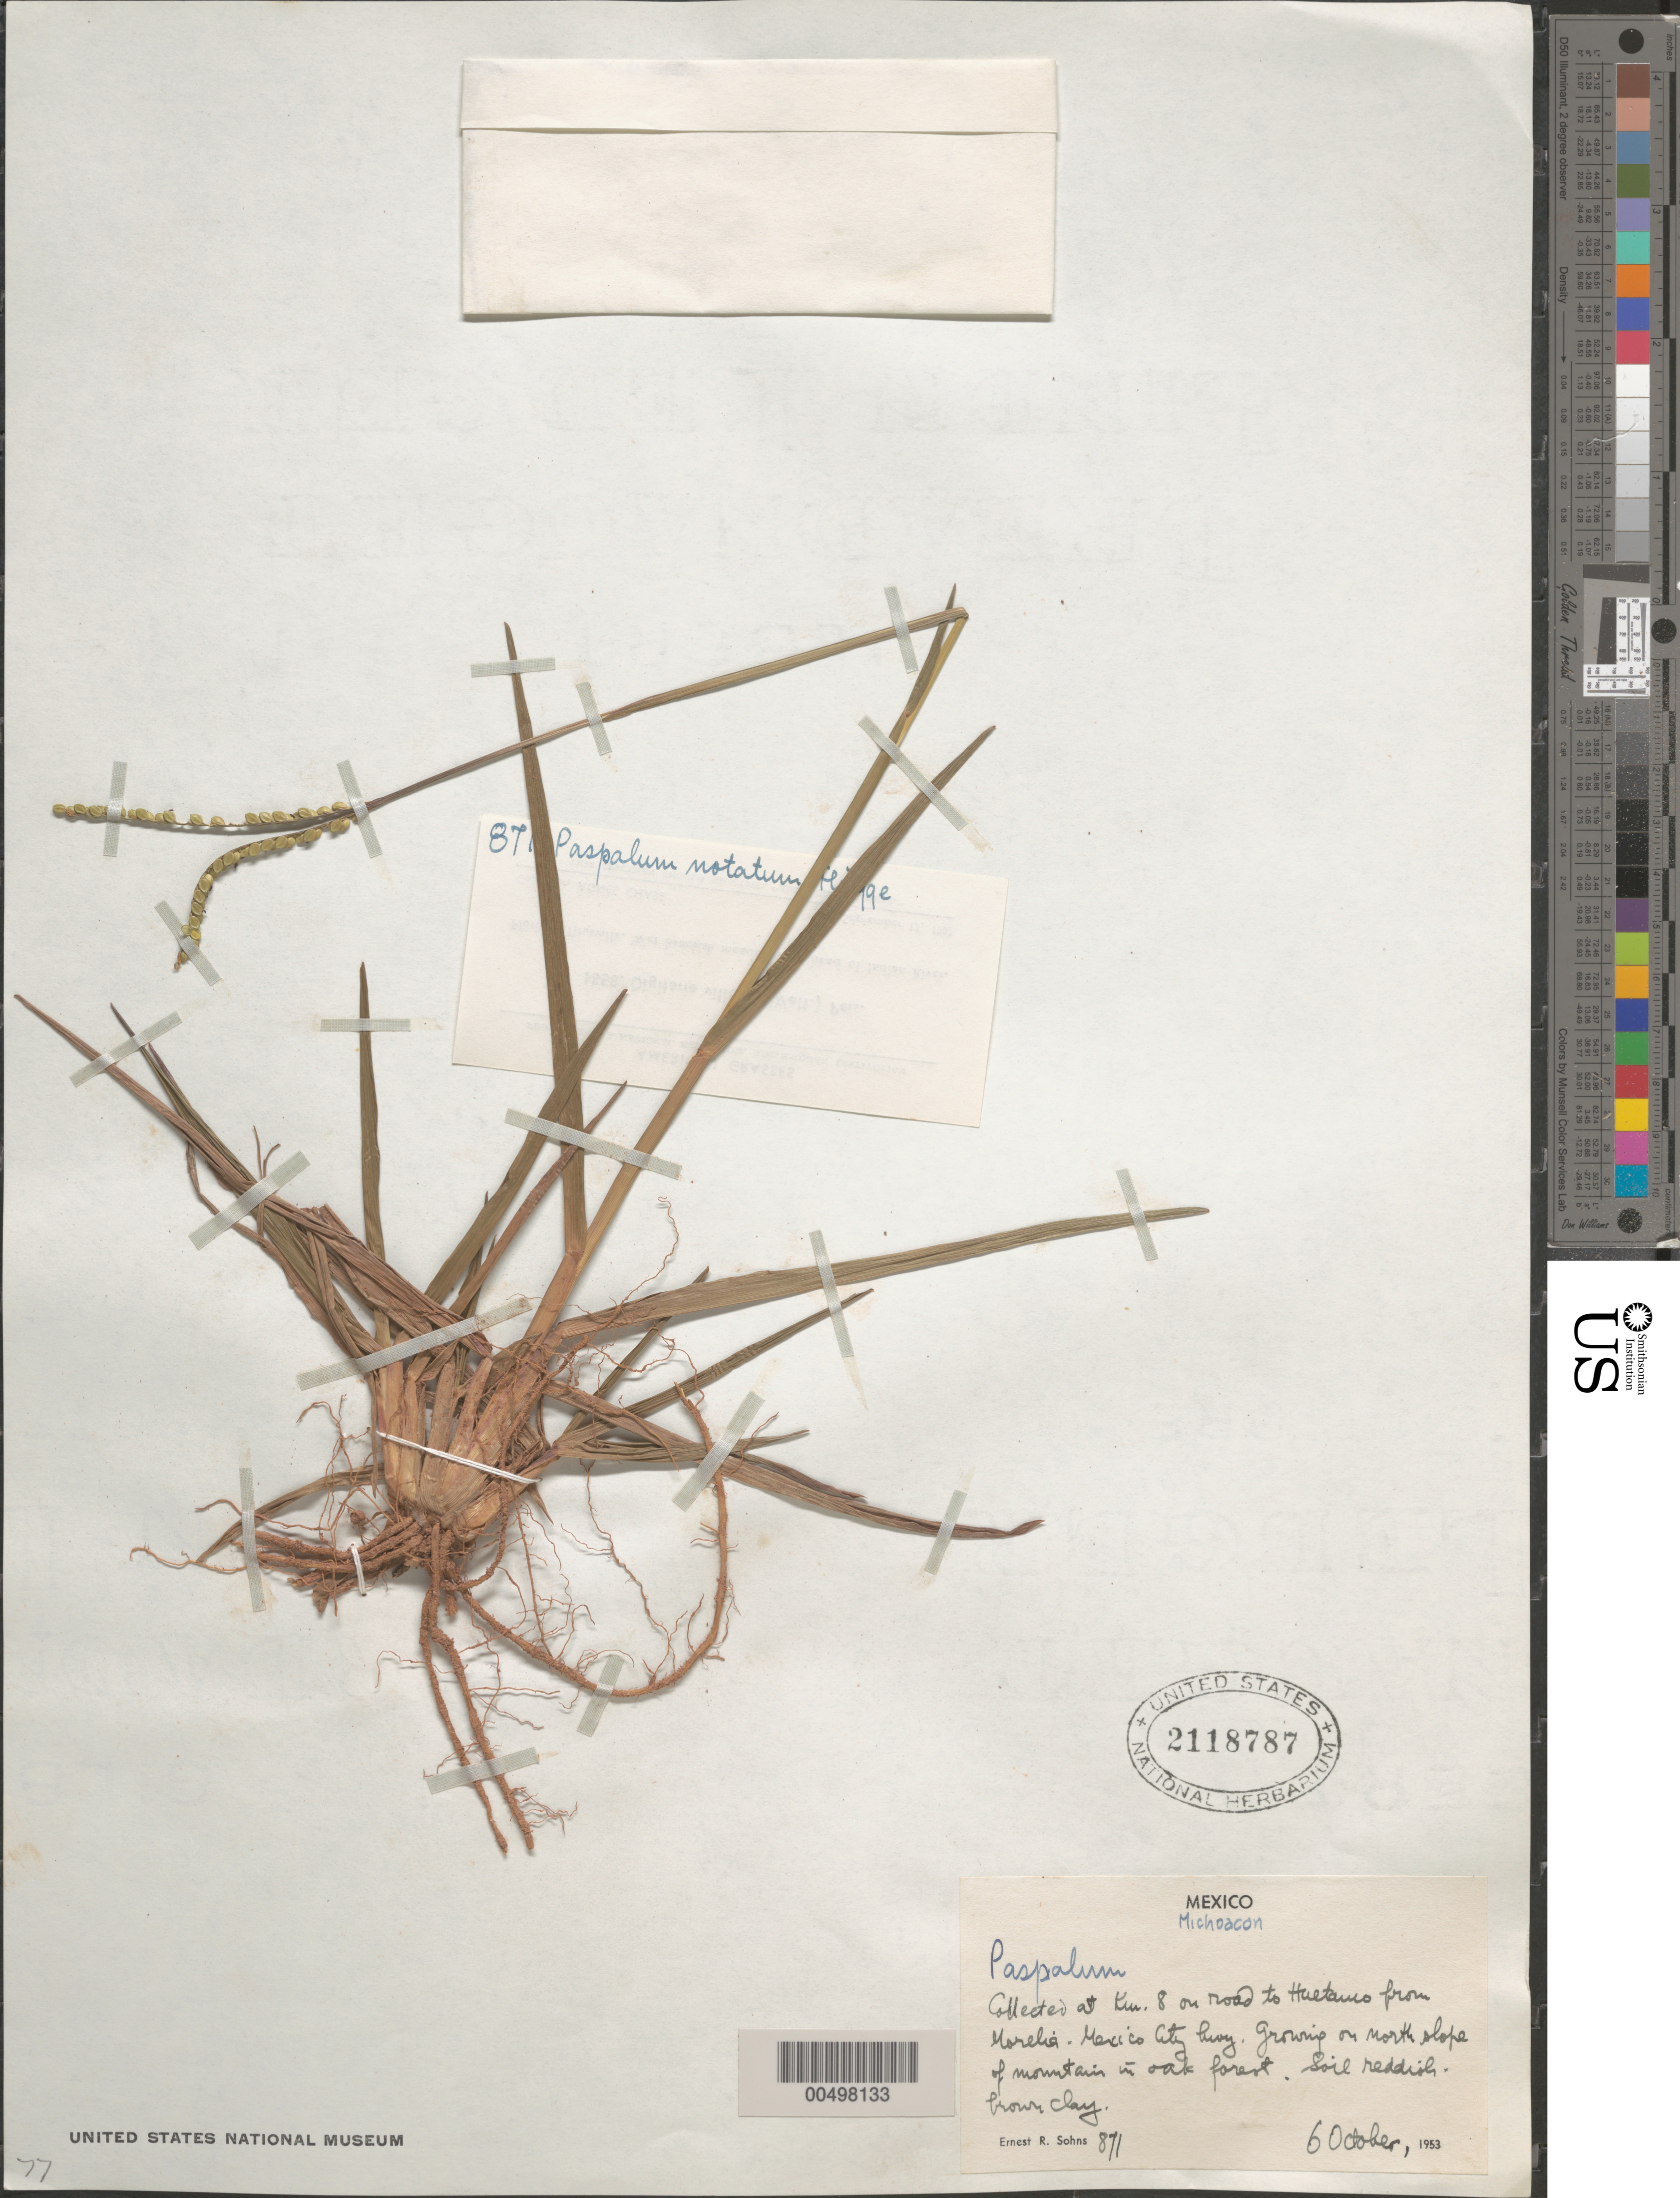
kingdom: Plantae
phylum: Tracheophyta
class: Liliopsida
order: Poales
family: Poaceae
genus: Paspalum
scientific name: Paspalum notatum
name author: Flüggé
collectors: E. R. Sohns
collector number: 871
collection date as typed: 6 Oct 1953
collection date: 1953-10-06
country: Mexico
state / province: Michoacán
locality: At Km 8 on rd to Huetamo from Morelia-Mexico city hwy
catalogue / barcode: US 2118787